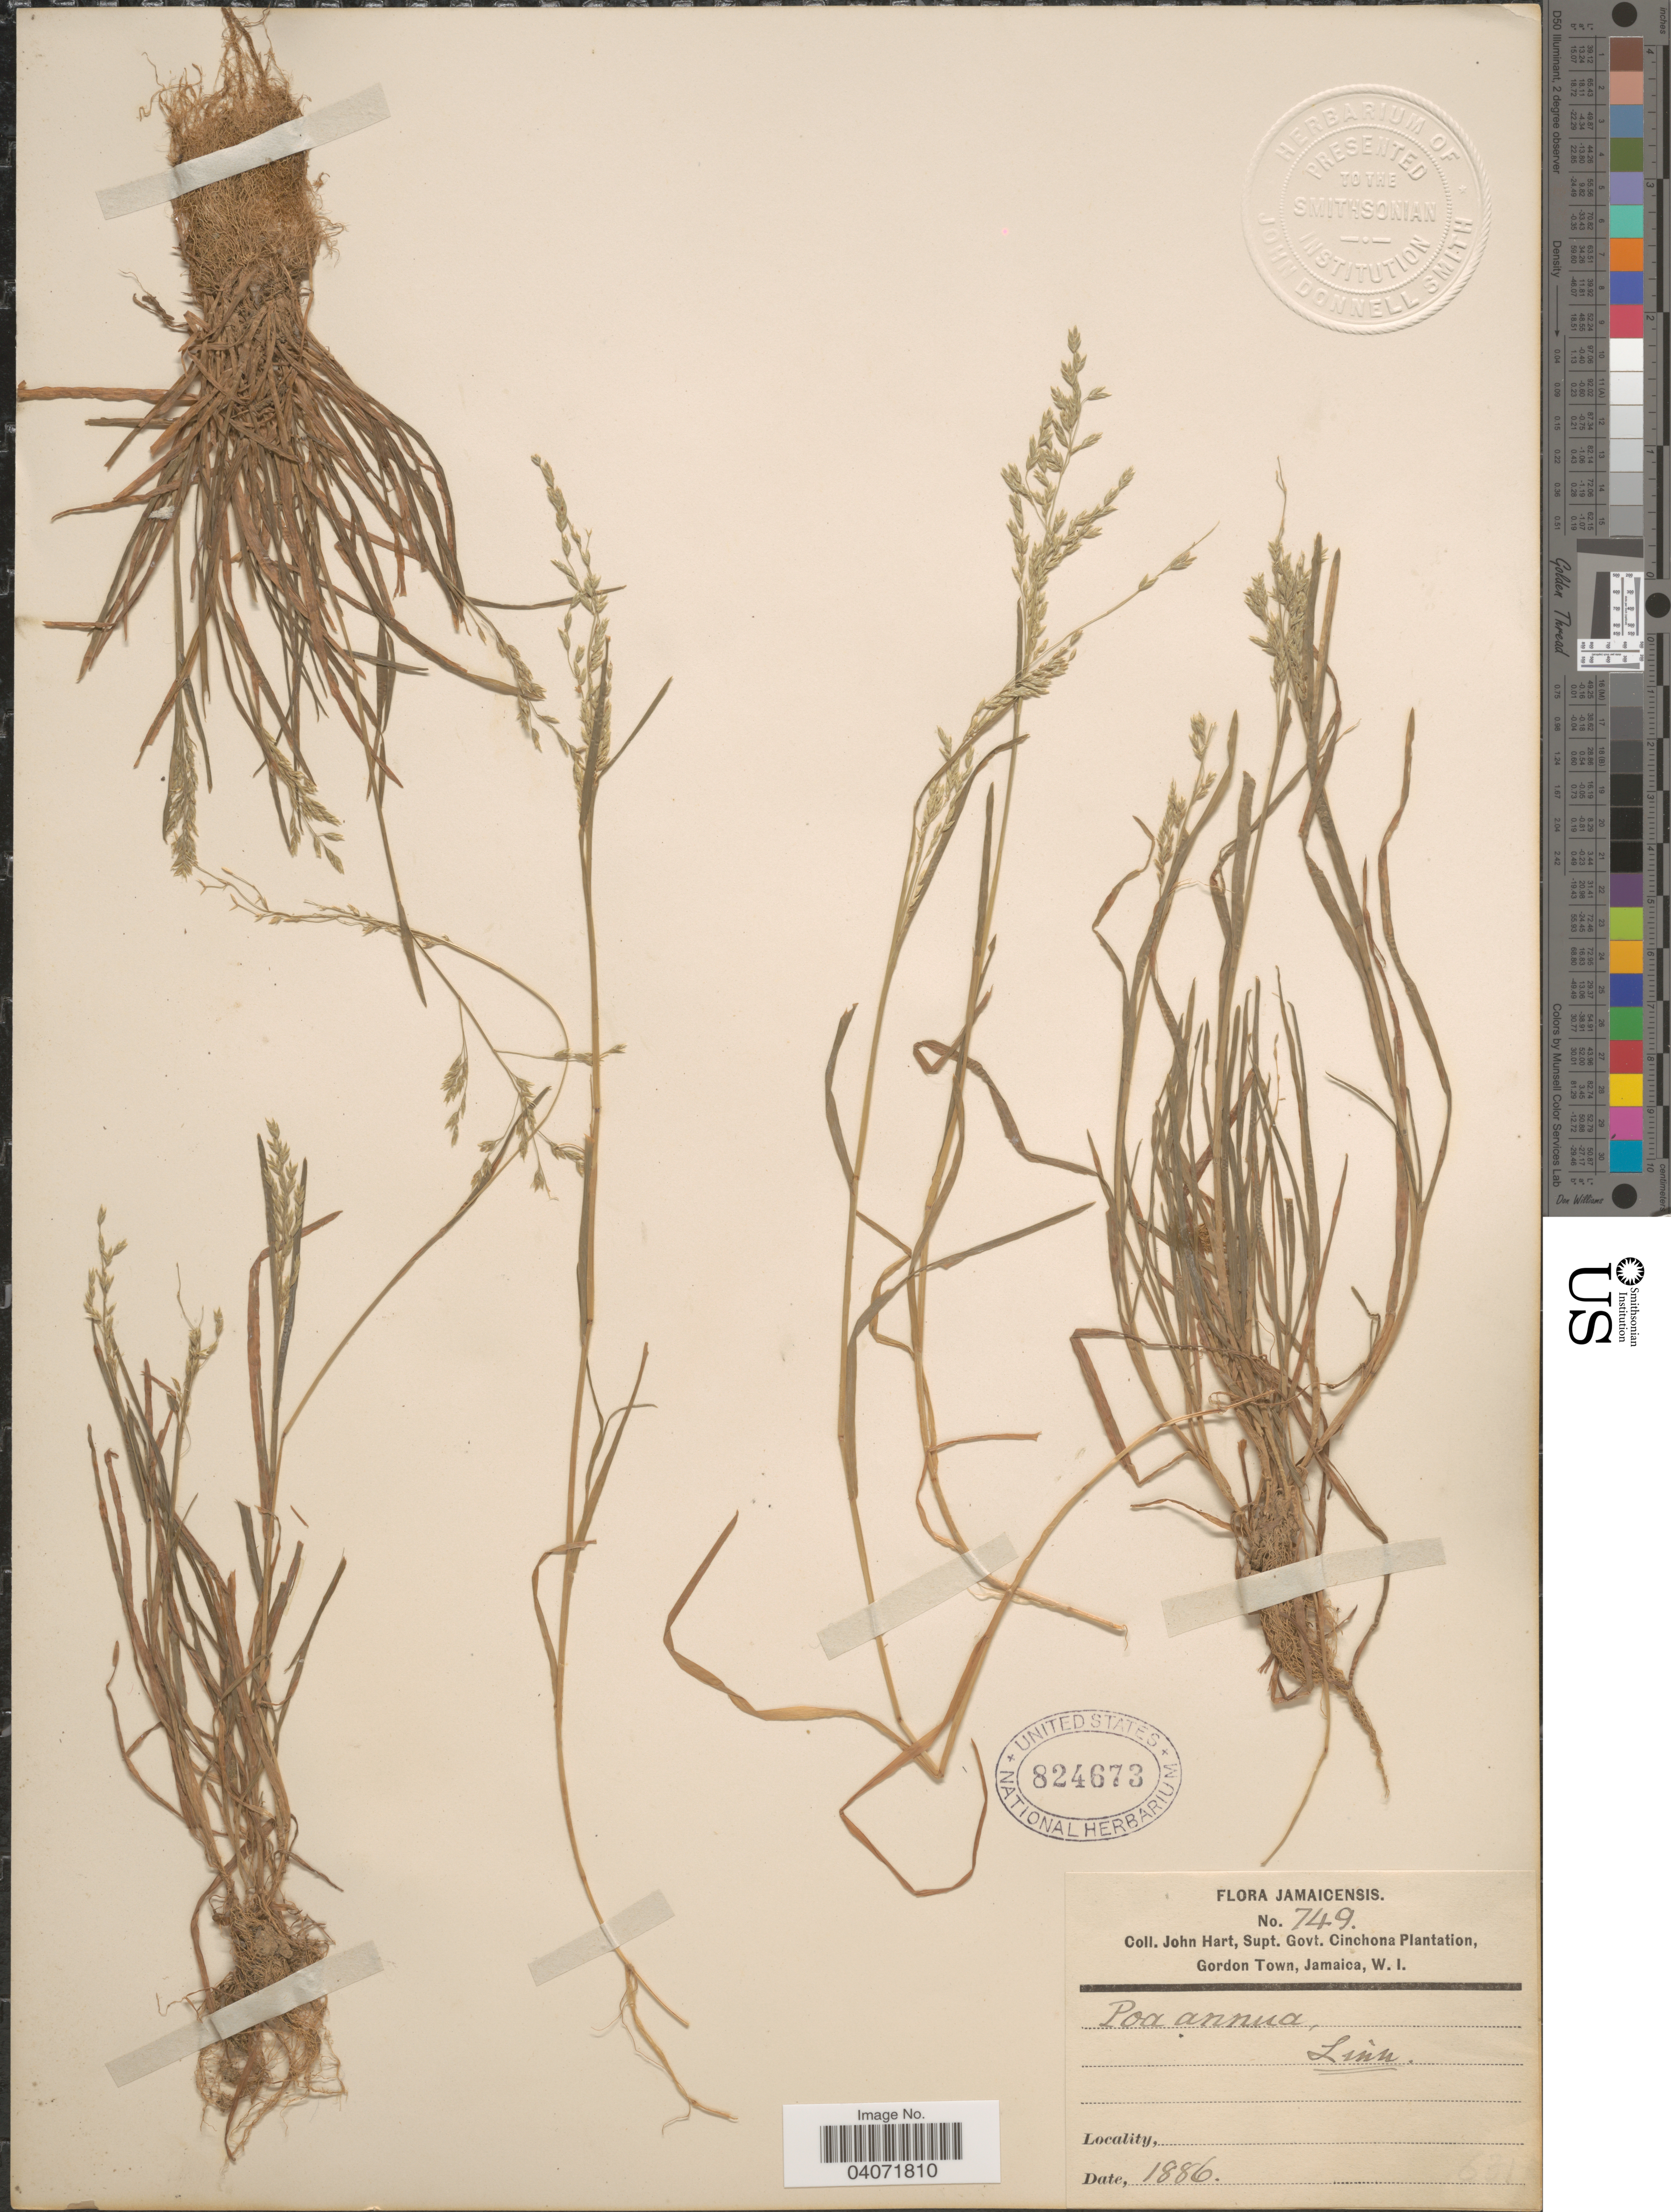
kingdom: Plantae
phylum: Tracheophyta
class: Liliopsida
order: Poales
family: Poaceae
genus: Poa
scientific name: Poa annua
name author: L.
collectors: J. H. Hart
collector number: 749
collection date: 1886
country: Jamaica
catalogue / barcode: US 824673